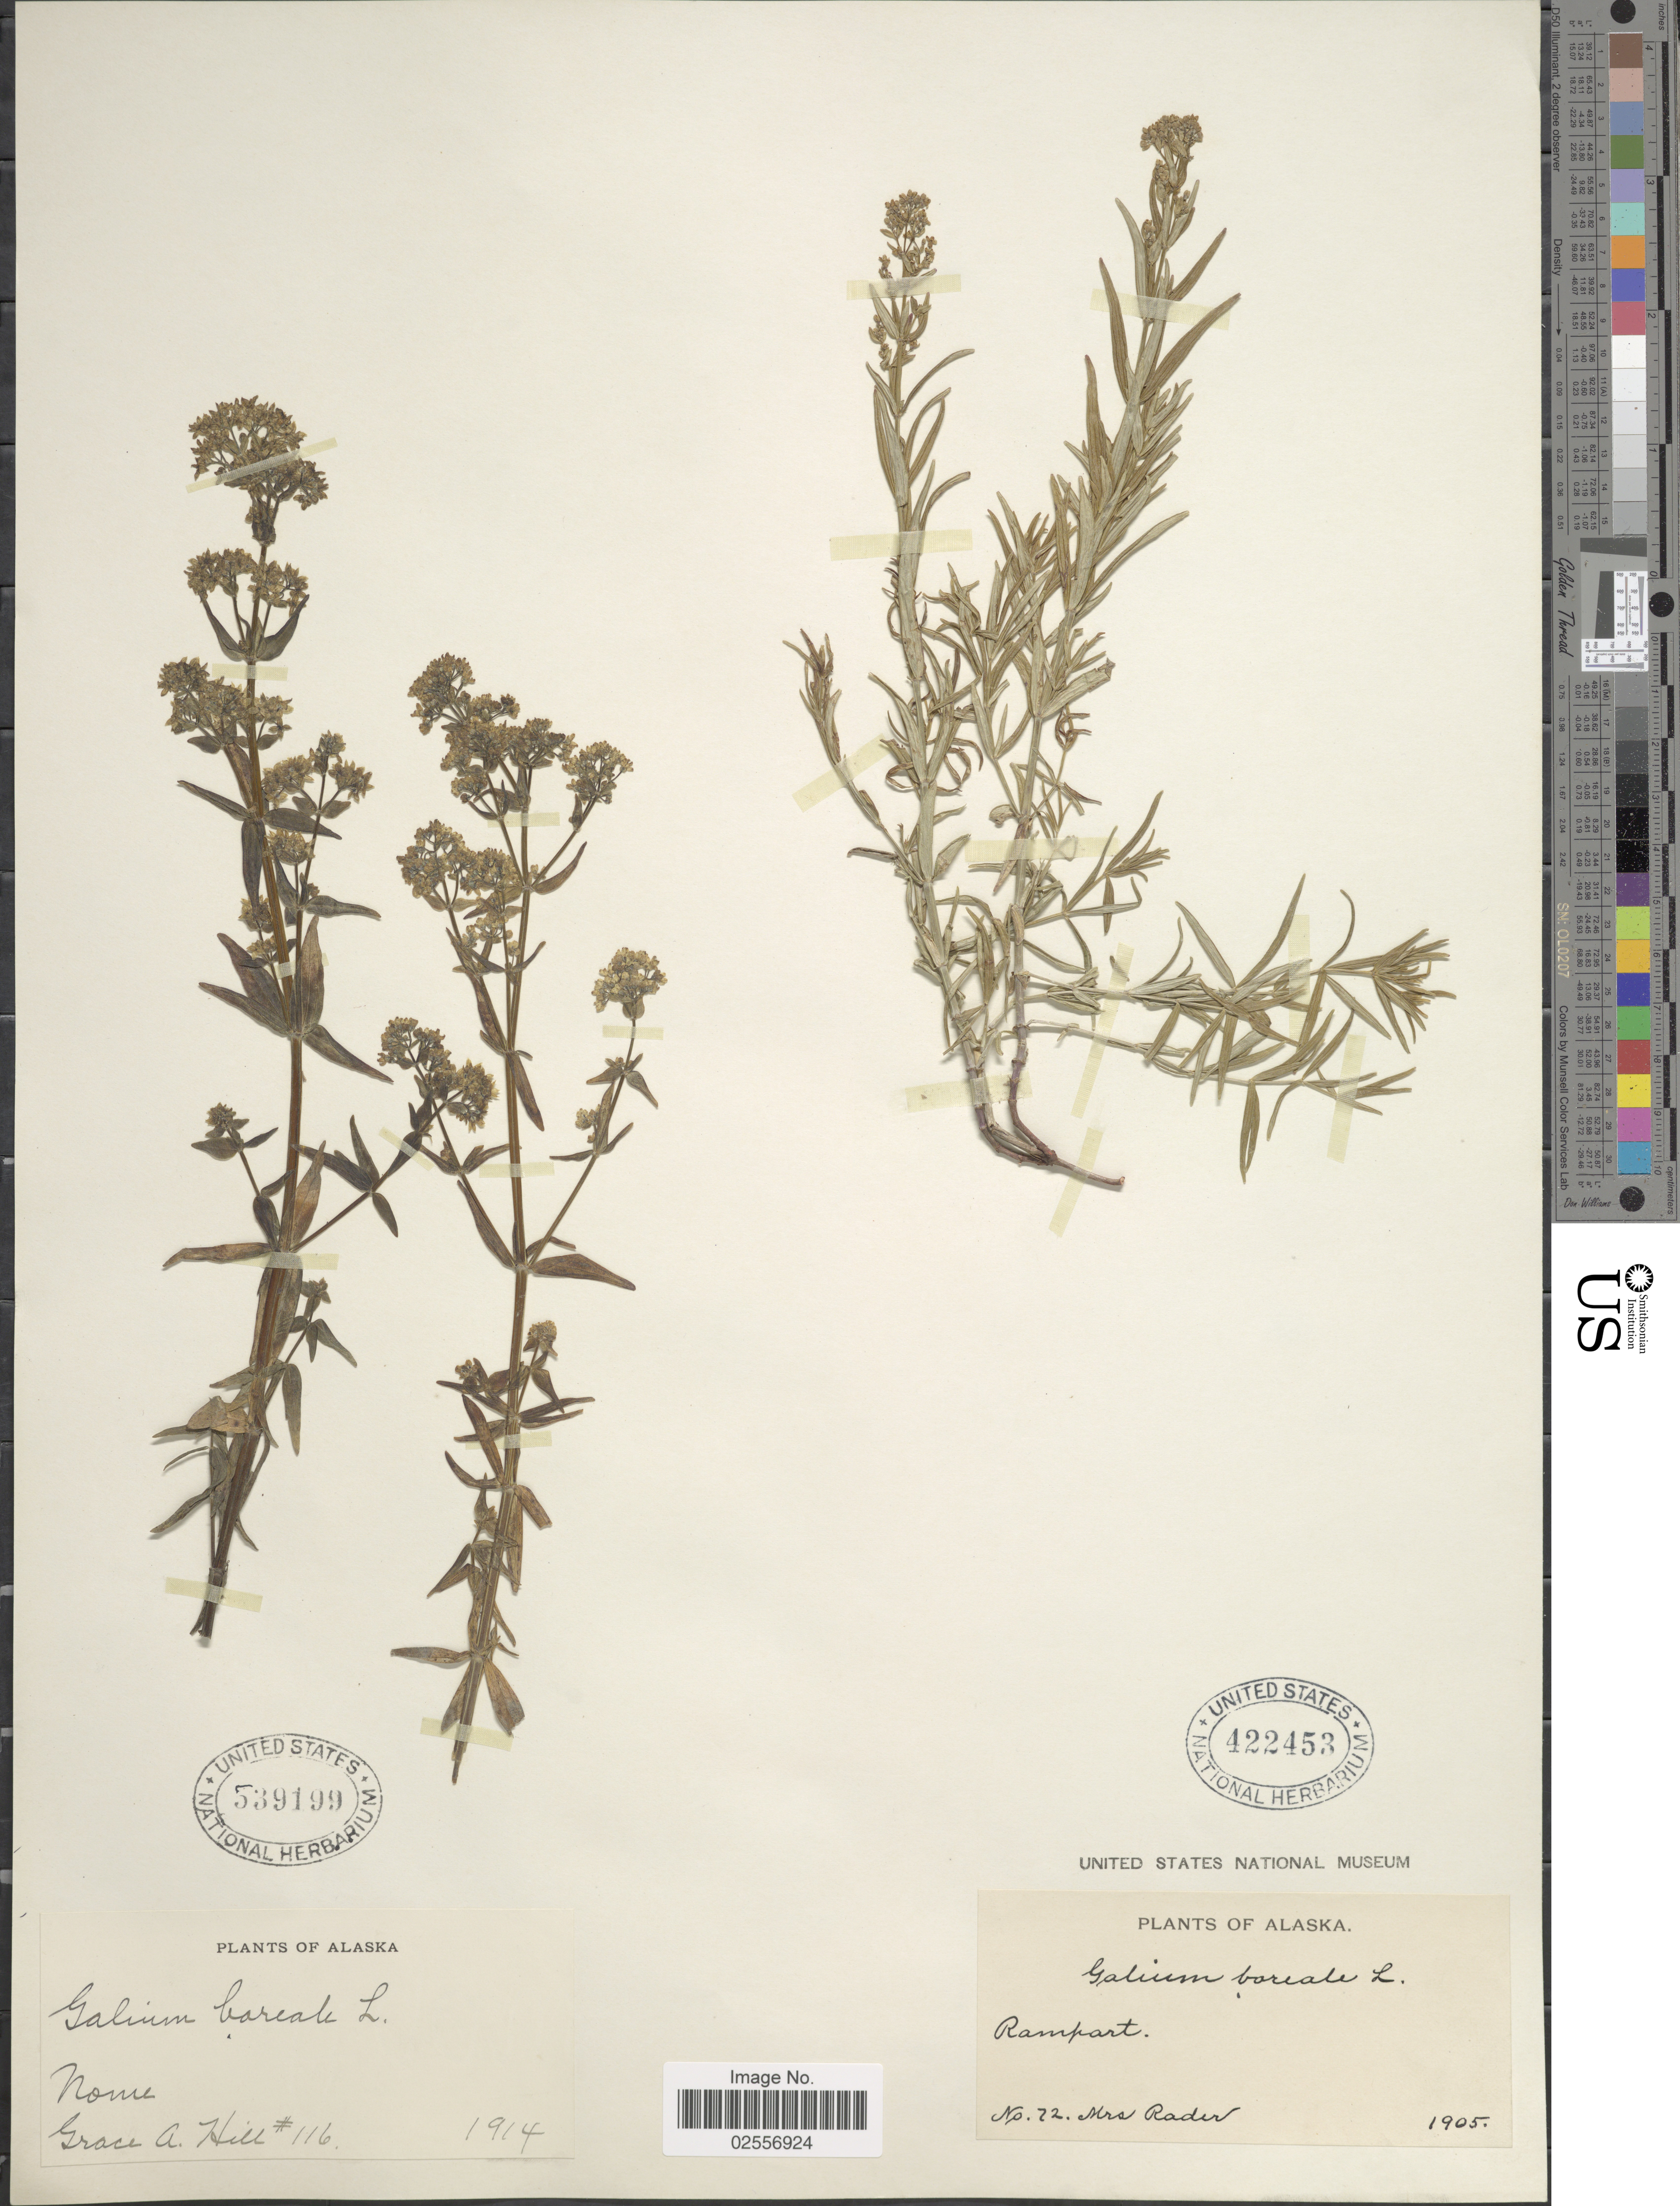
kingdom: Plantae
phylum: Tracheophyta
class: Magnoliopsida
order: Gentianales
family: Rubiaceae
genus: Galium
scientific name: Galium boreale L.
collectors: G. A. Hill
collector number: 116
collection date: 1914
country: United States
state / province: Alaska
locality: Nome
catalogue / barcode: US 539199